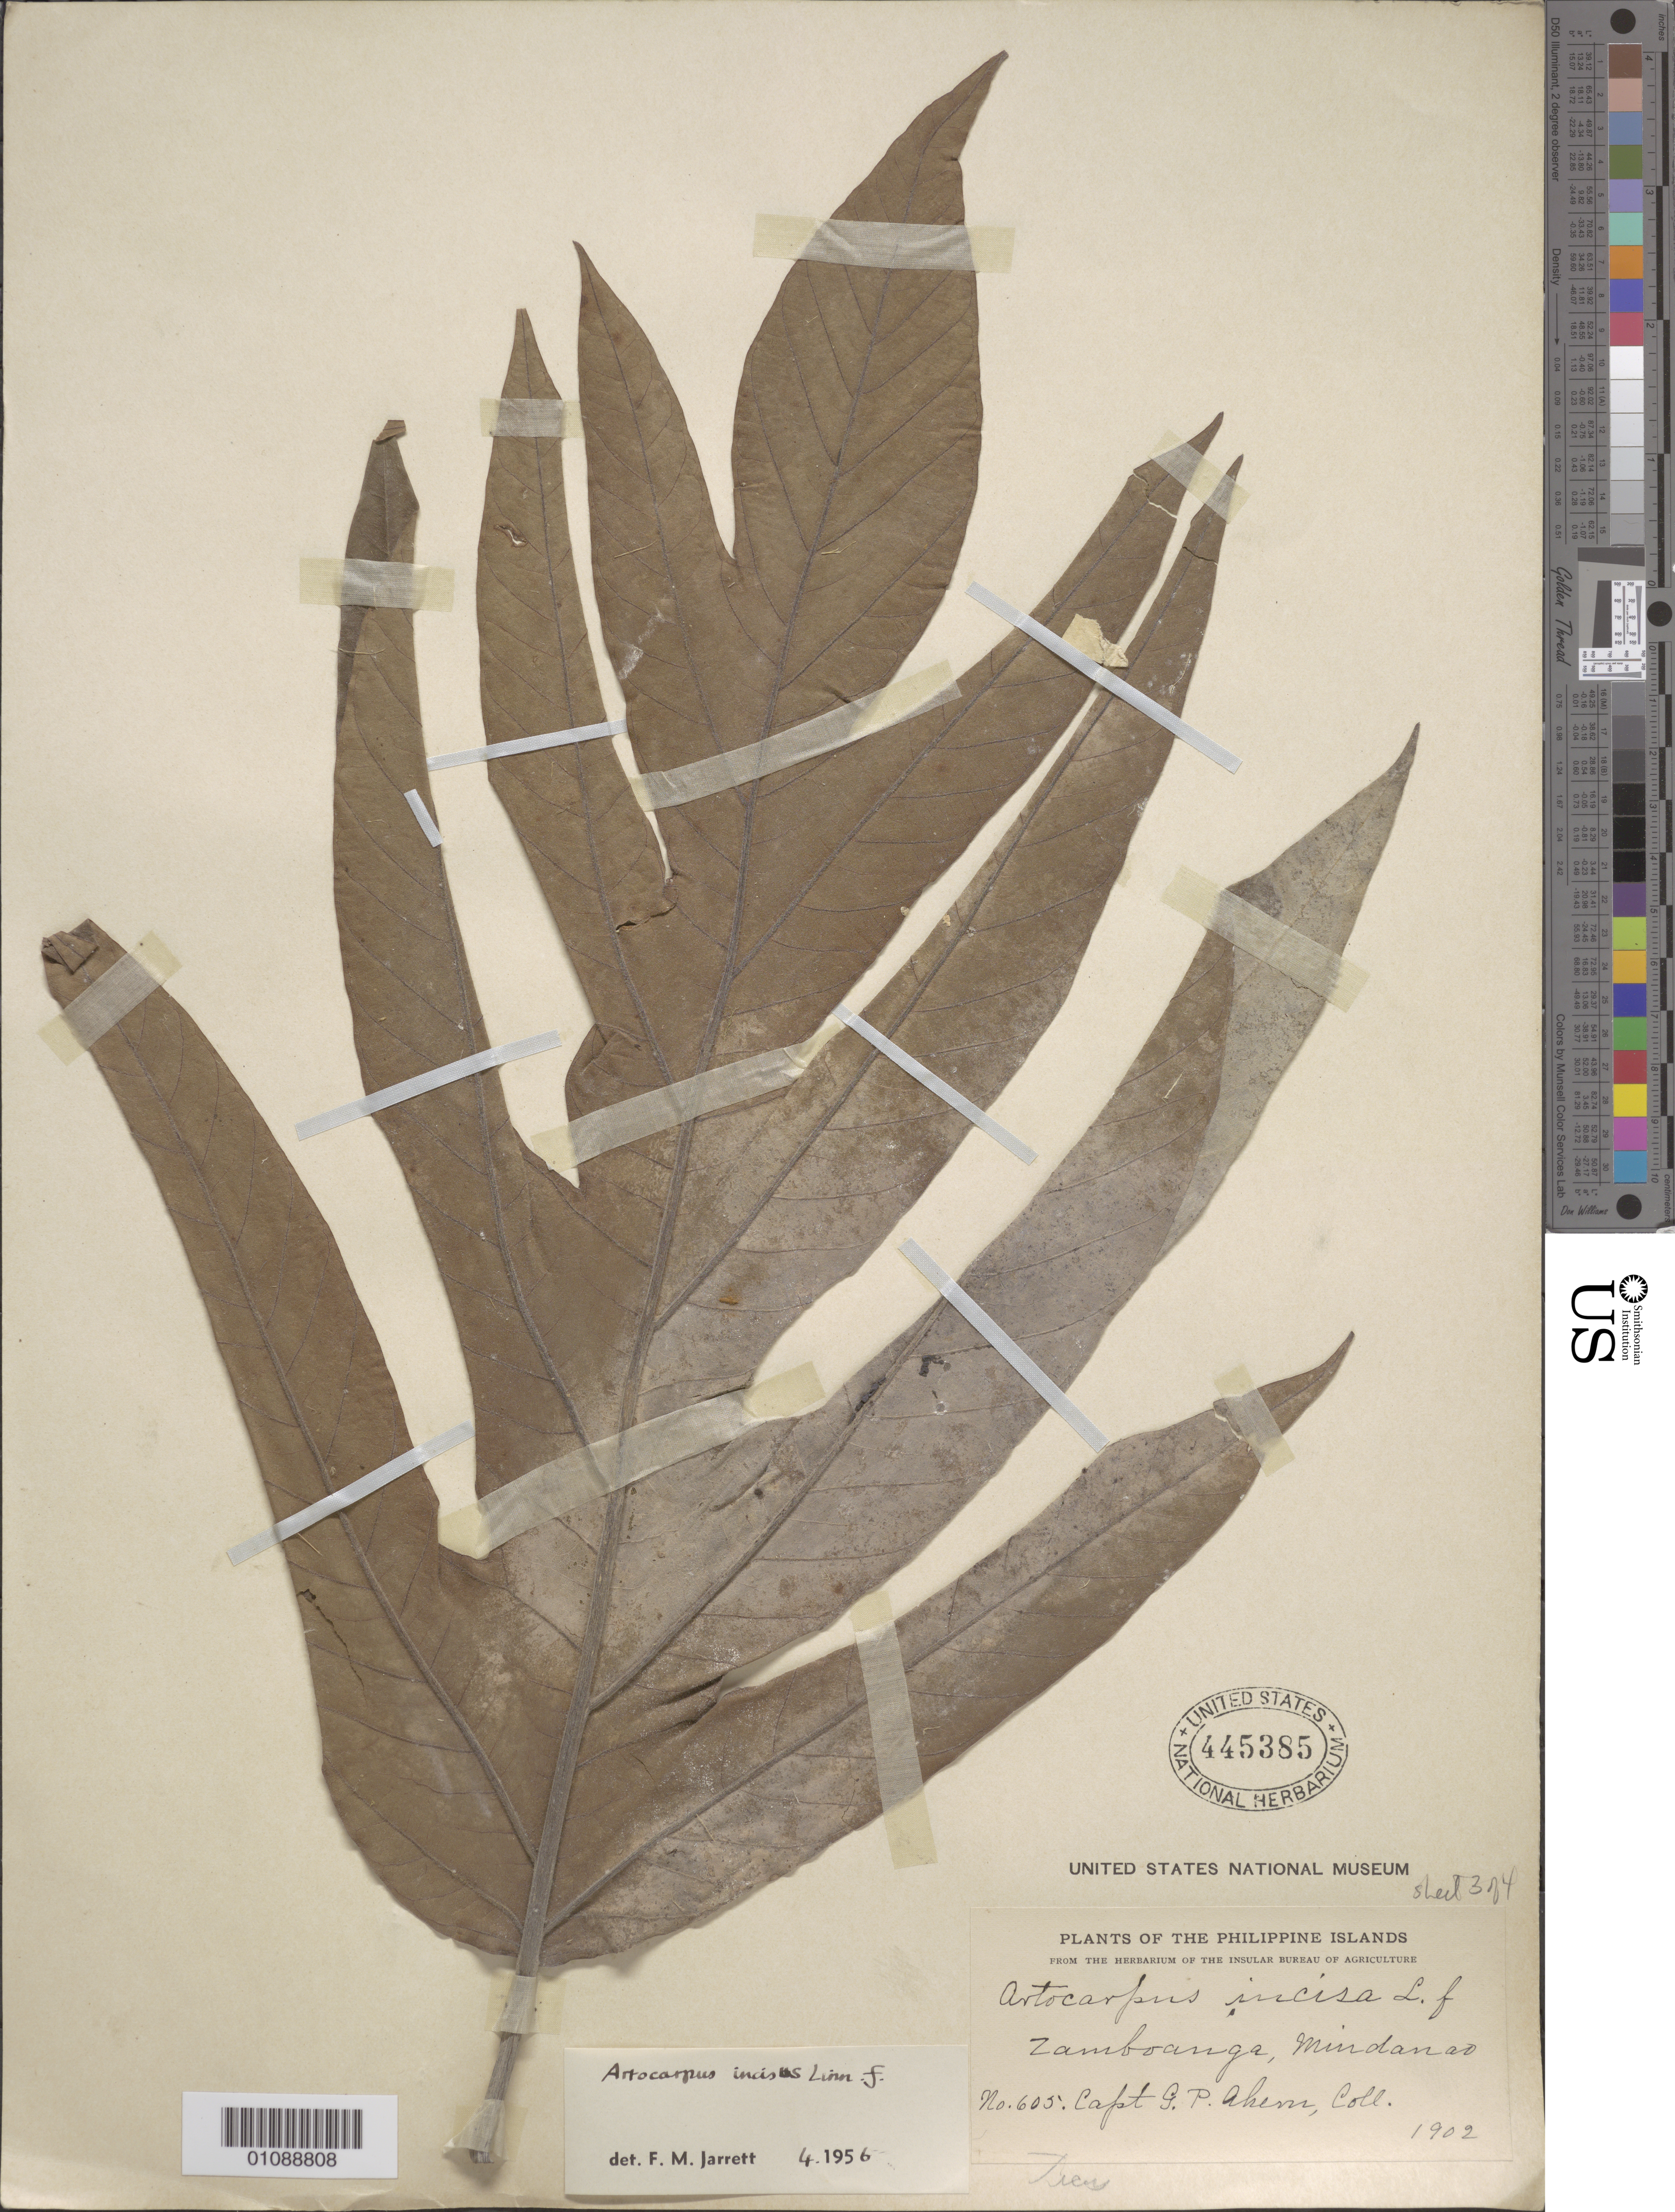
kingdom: Plantae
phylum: Tracheophyta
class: Magnoliopsida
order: Rosales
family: Moraceae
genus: Artocarpus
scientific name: Artocarpus altilis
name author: (Parkinson) Fosberg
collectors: G. Ahern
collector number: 605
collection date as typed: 1901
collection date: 1901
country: Philippines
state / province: Zamboanga Peninsula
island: Mindanao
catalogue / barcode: US 445385